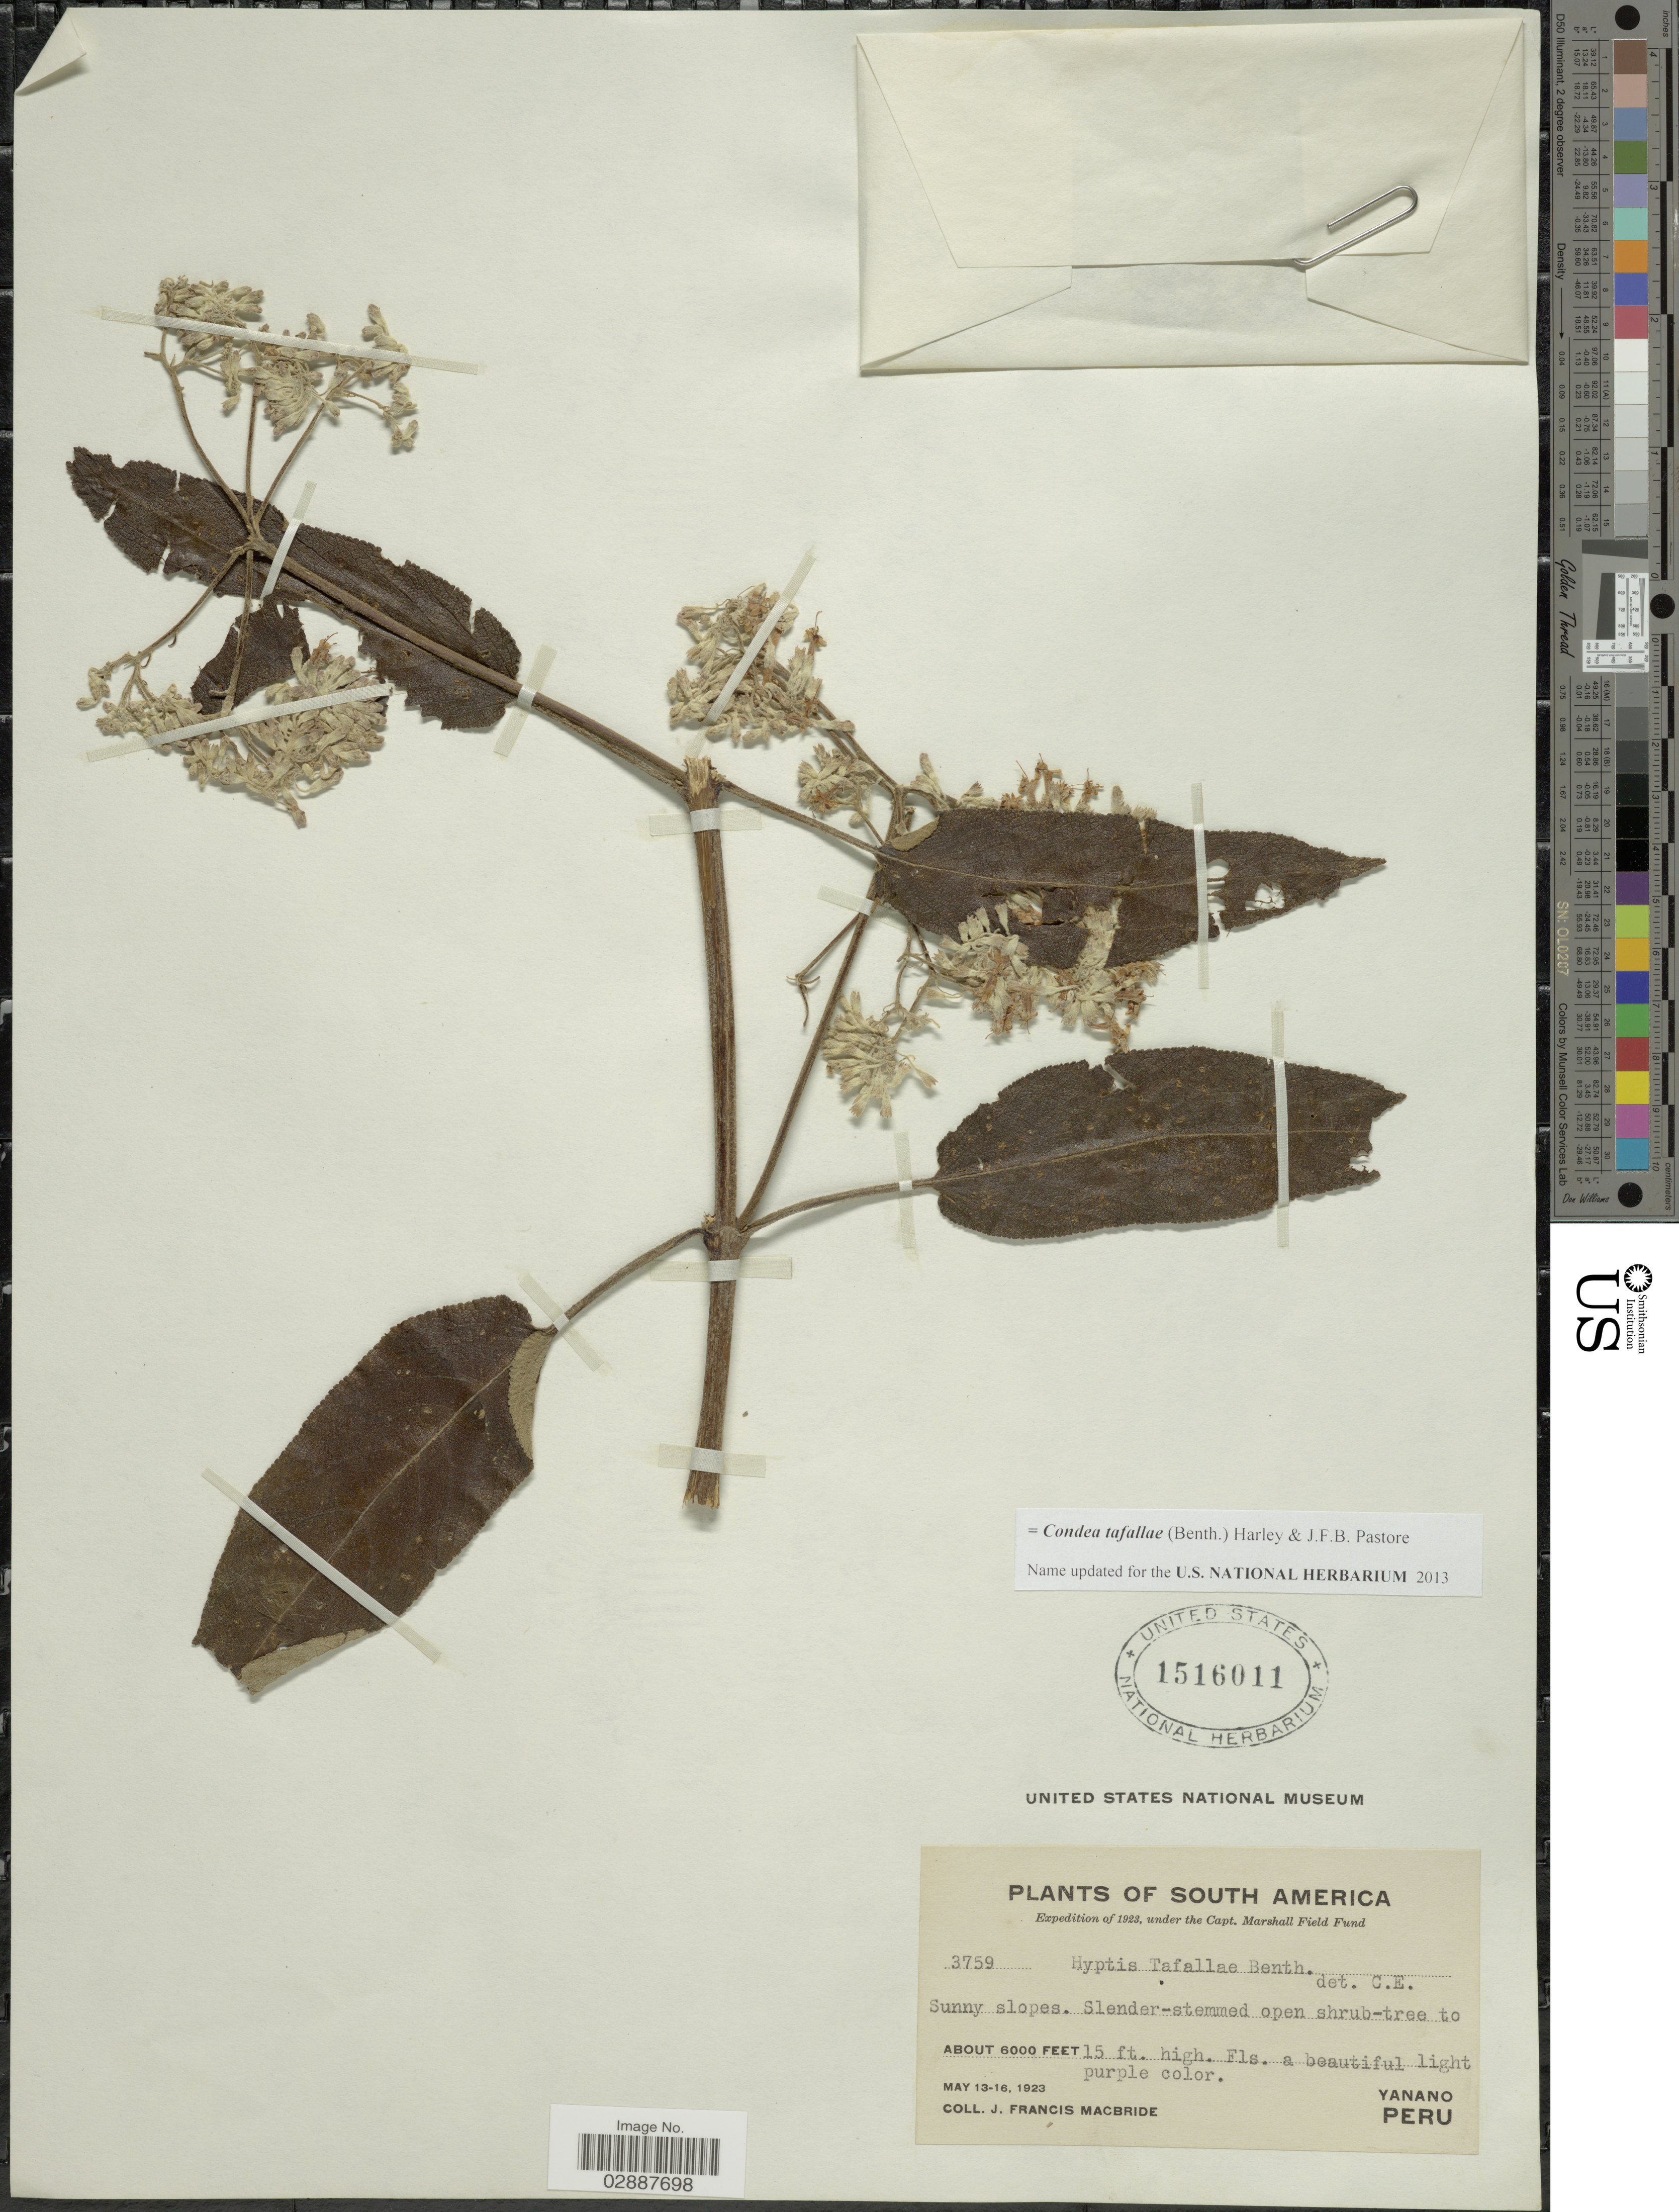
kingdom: Plantae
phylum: Tracheophyta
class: Magnoliopsida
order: Lamiales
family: Lamiaceae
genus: Condea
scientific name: Condea tafallae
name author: (Benth.) Harley & J.F.B. Pastore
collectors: J. F. Macbride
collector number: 3759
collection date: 1923-05-13/1923-05-16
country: Peru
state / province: Huánuco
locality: Yanano.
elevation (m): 1829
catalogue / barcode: US 1516011